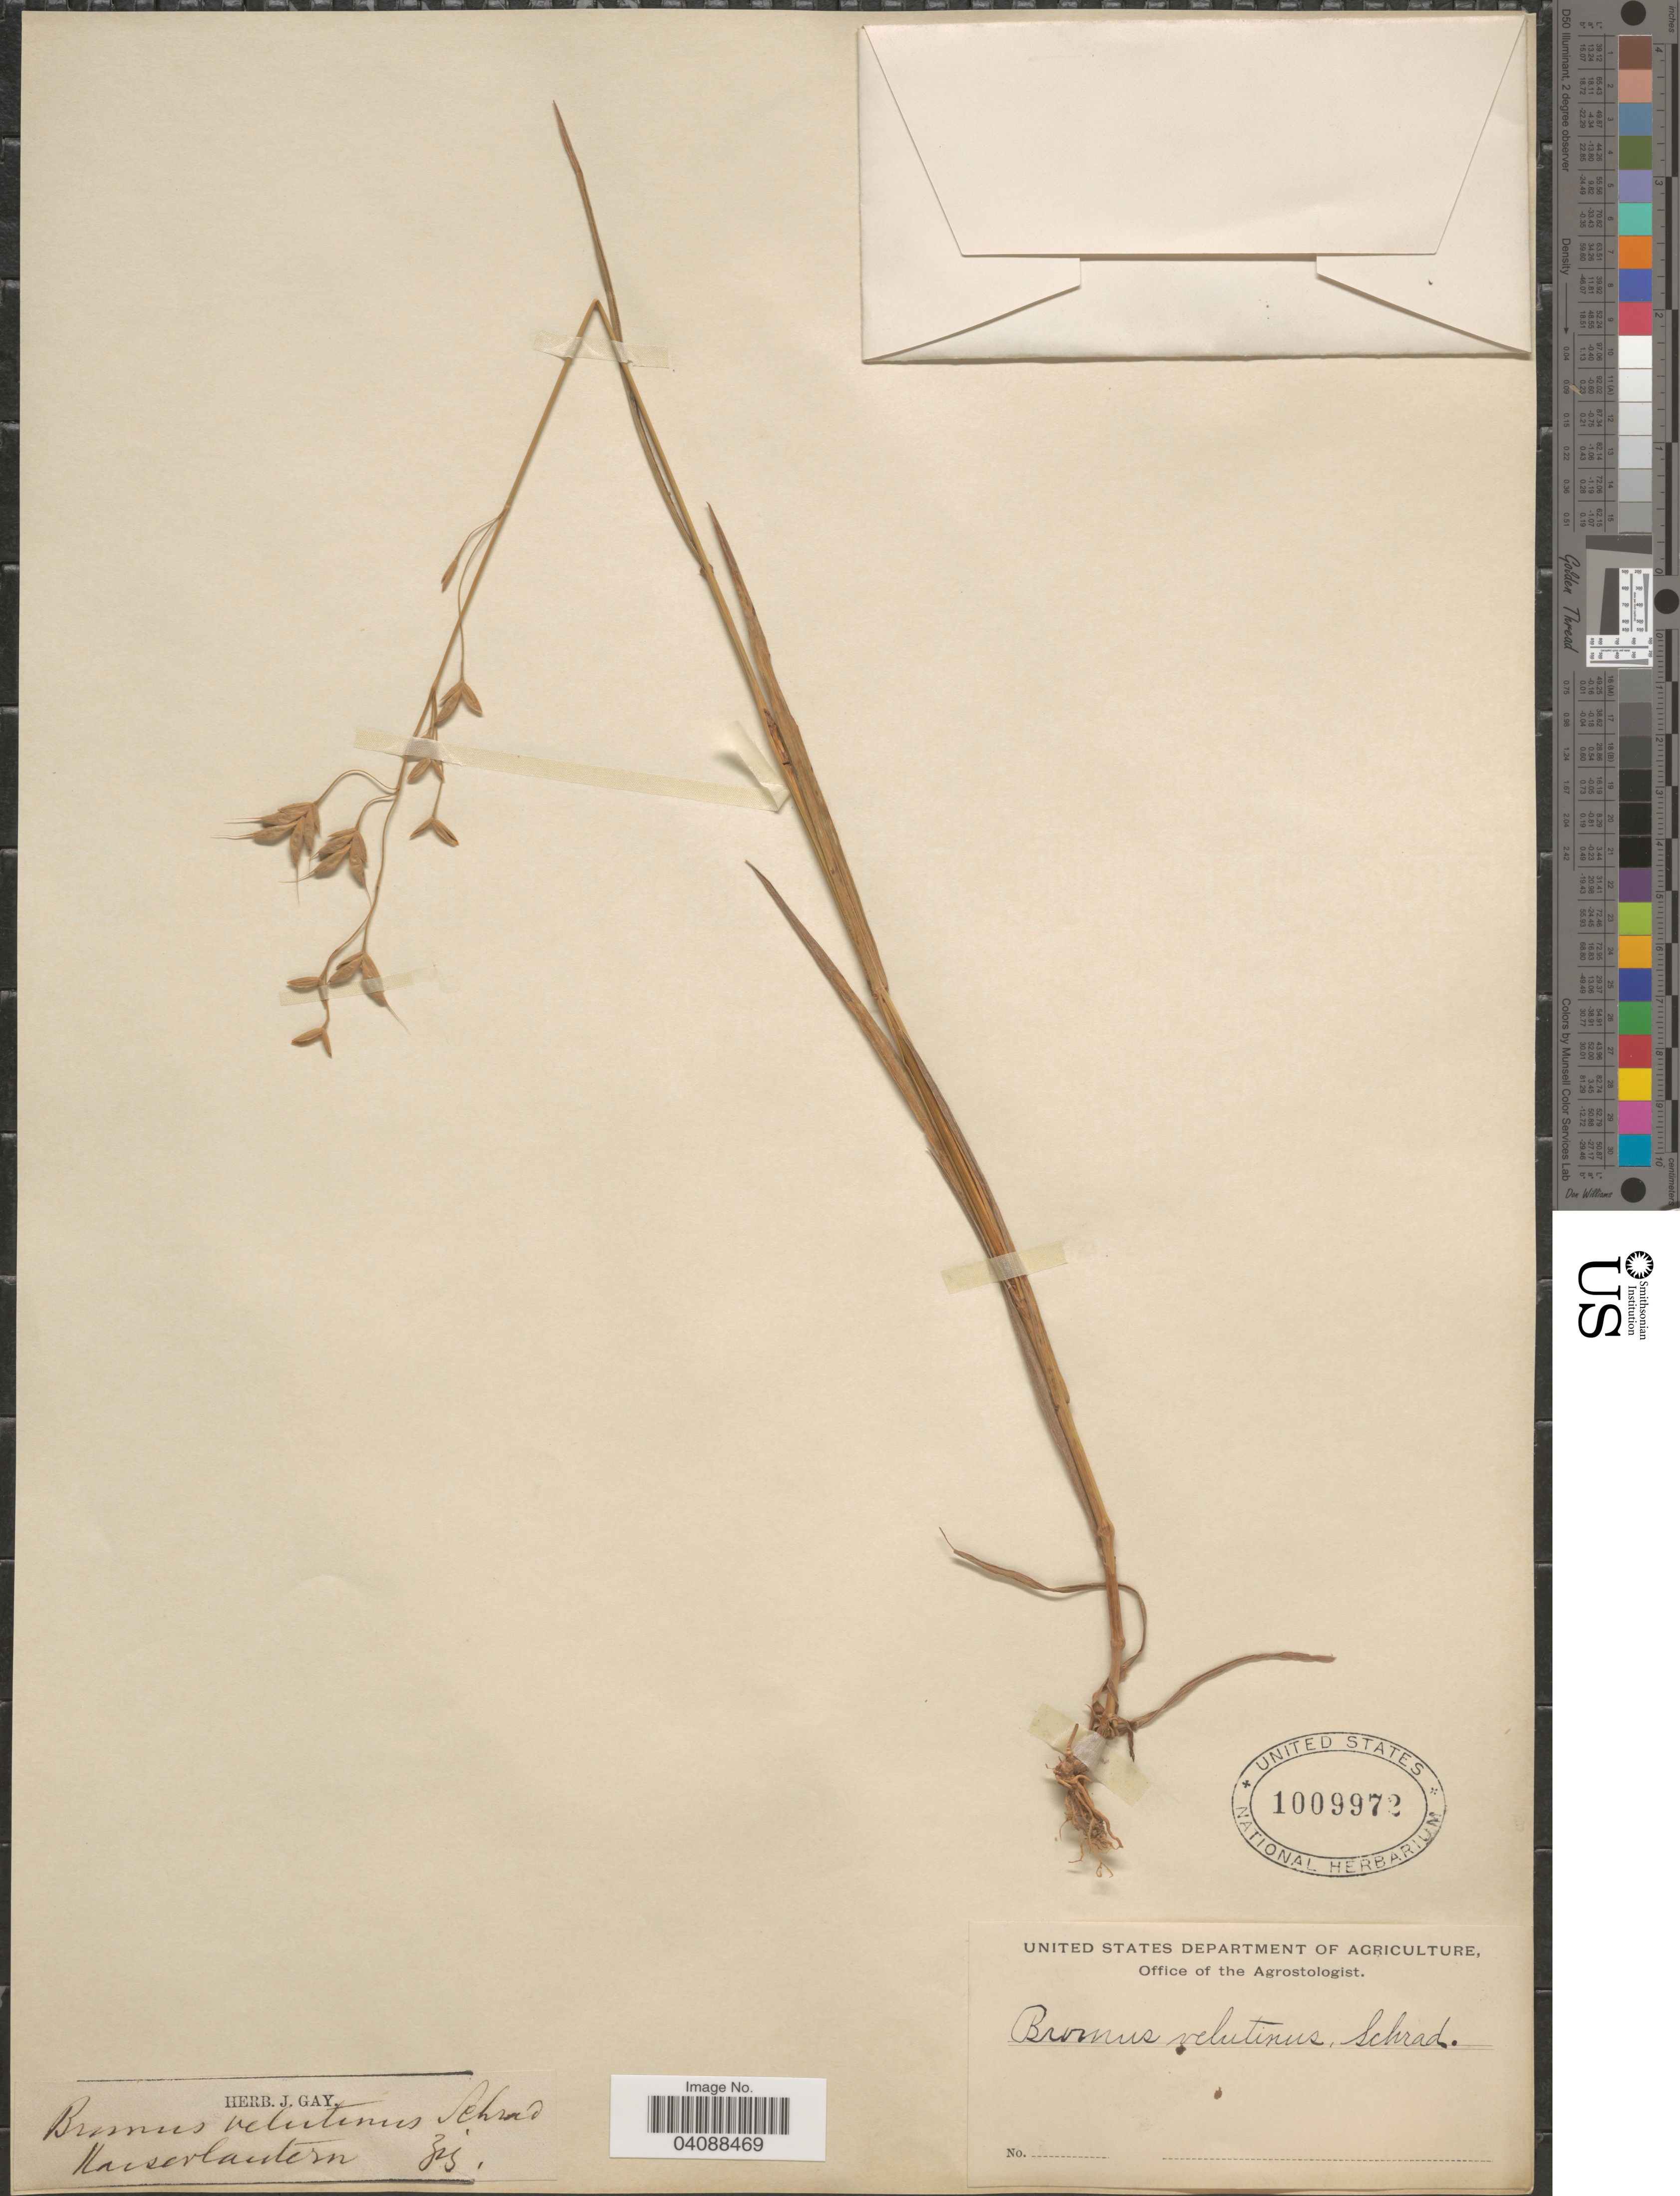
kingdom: Plantae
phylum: Tracheophyta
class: Liliopsida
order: Poales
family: Poaceae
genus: Bromus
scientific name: Bromus secalinus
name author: L.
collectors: ex herb. J. Gay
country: Germany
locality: Kaiserslautern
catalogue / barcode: US 1009972